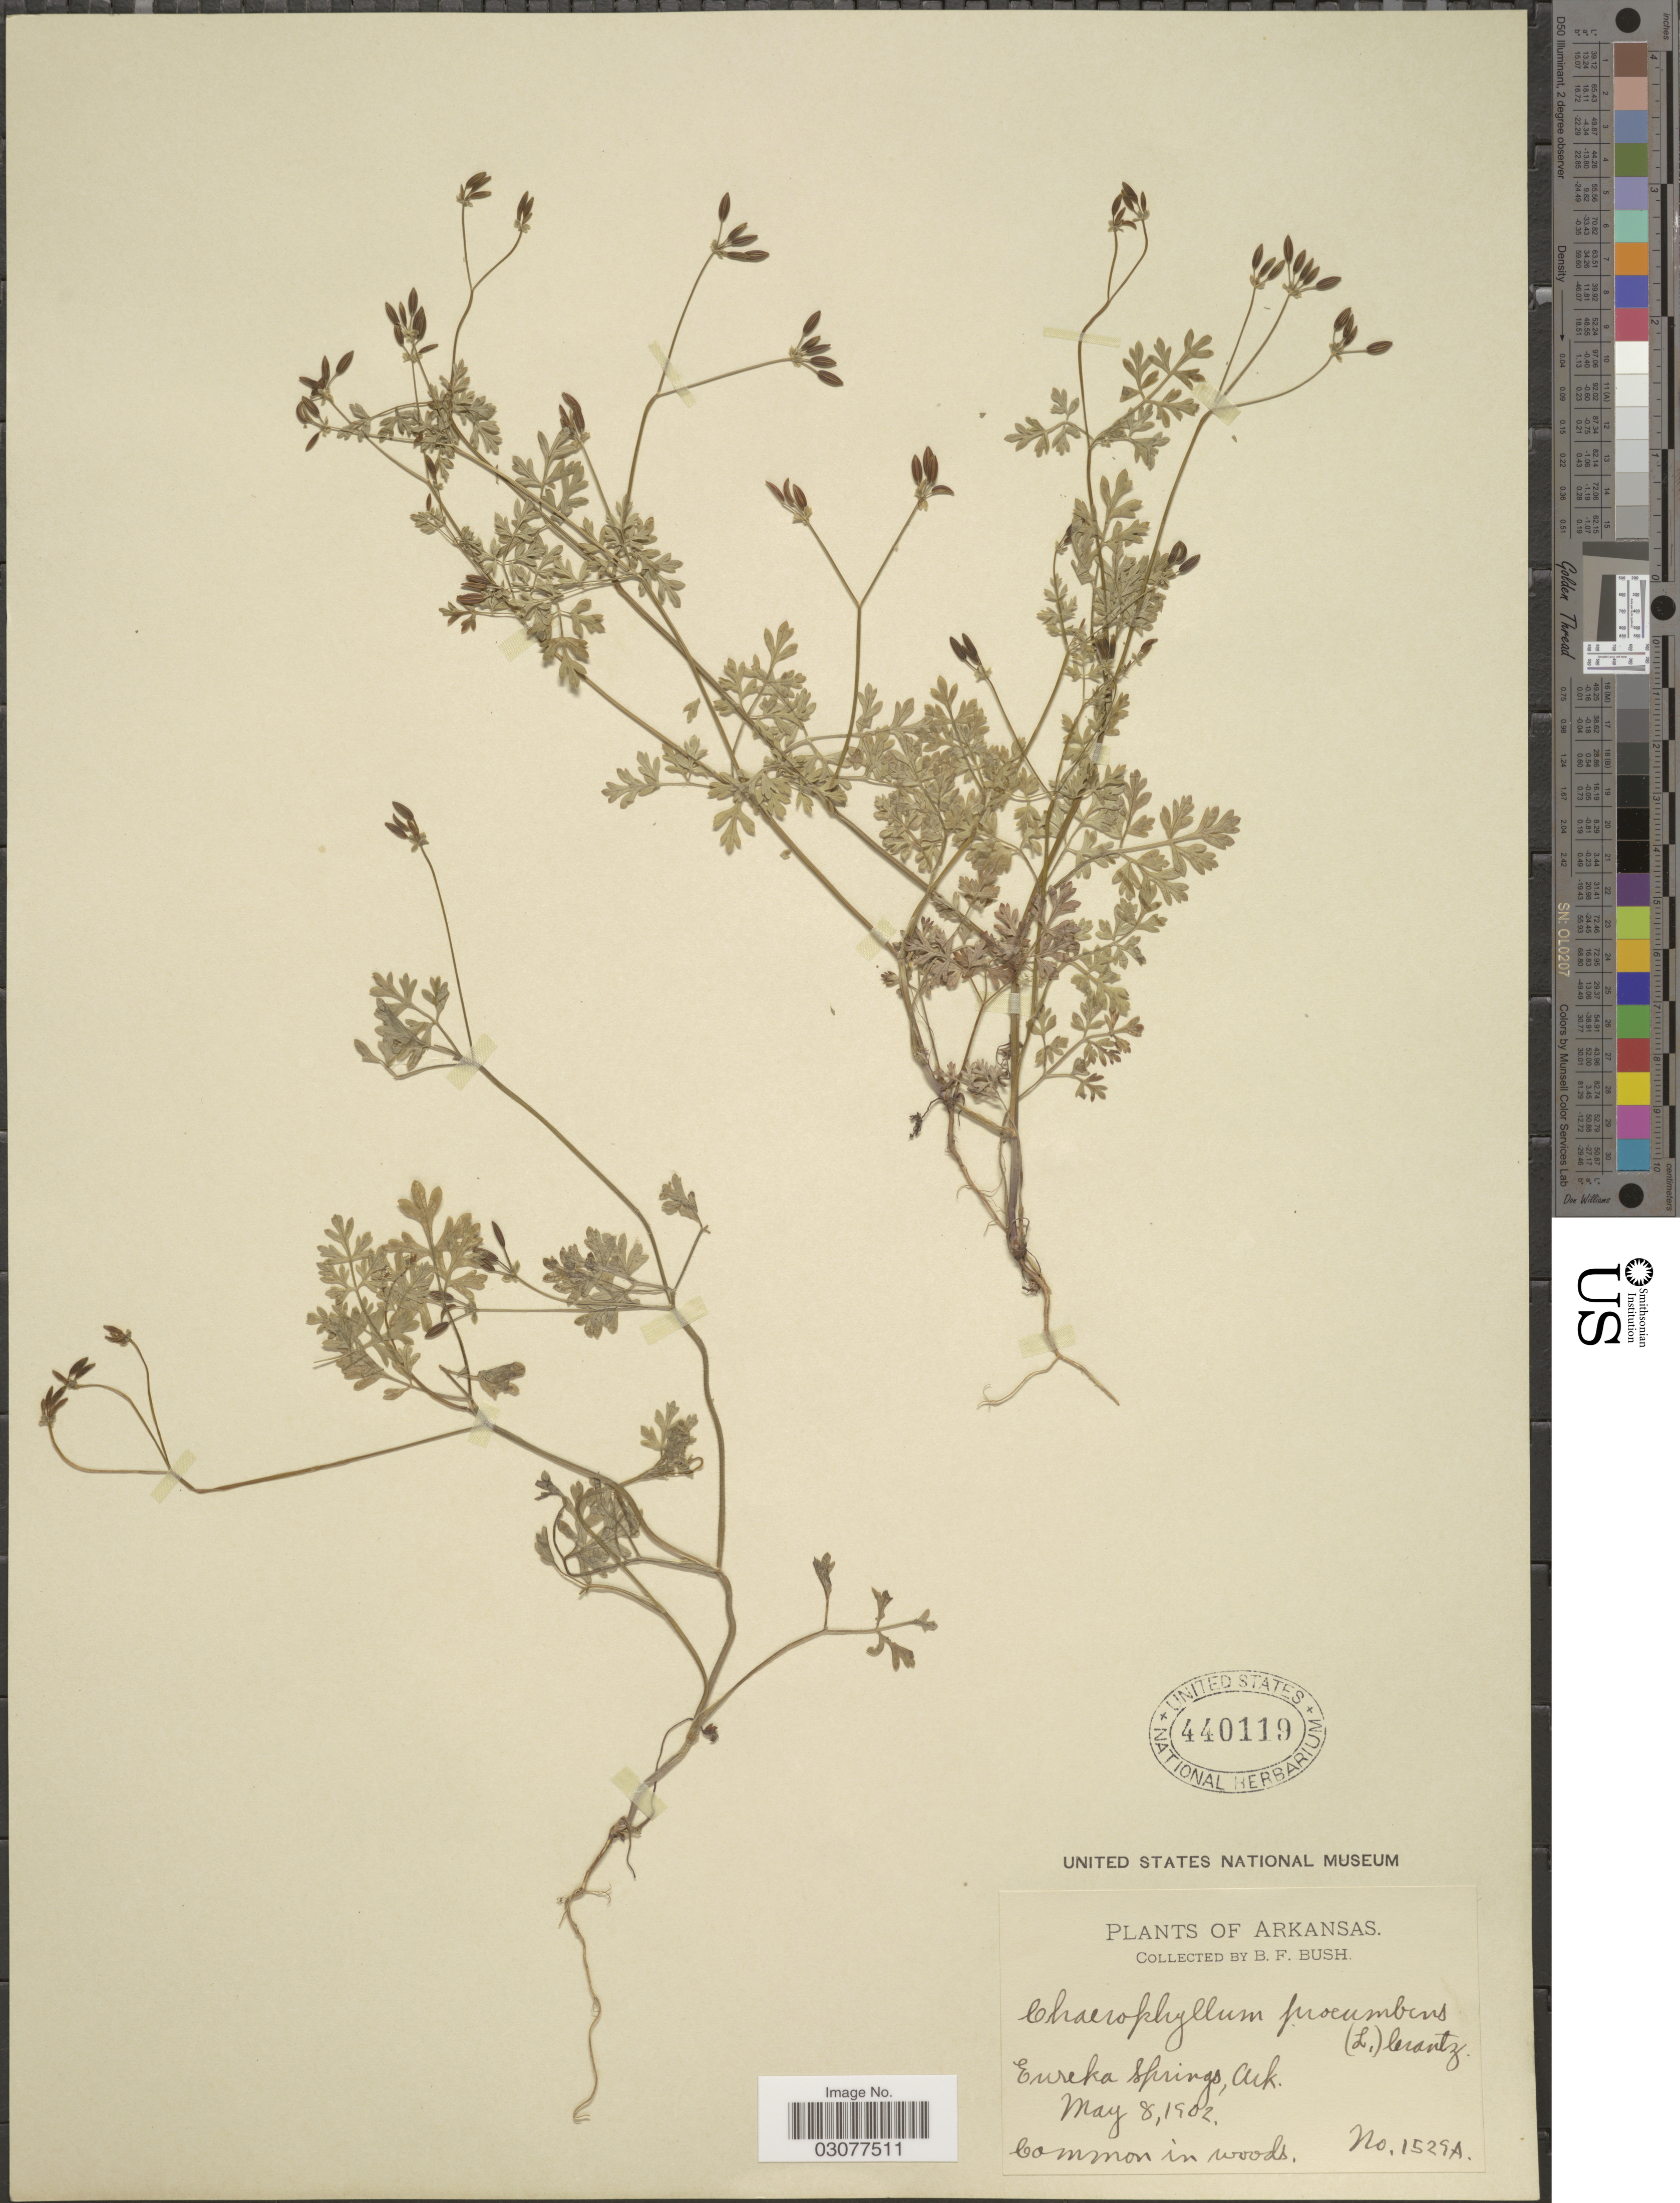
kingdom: Plantae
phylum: Tracheophyta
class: Magnoliopsida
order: Apiales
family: Apiaceae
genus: Chaerophyllum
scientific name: Chaerophyllum procumbens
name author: (L.) Crantz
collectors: B. F. Bush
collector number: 1529A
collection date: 1902-05-08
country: United States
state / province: Arkansas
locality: Enseka Springs.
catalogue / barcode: US 440119